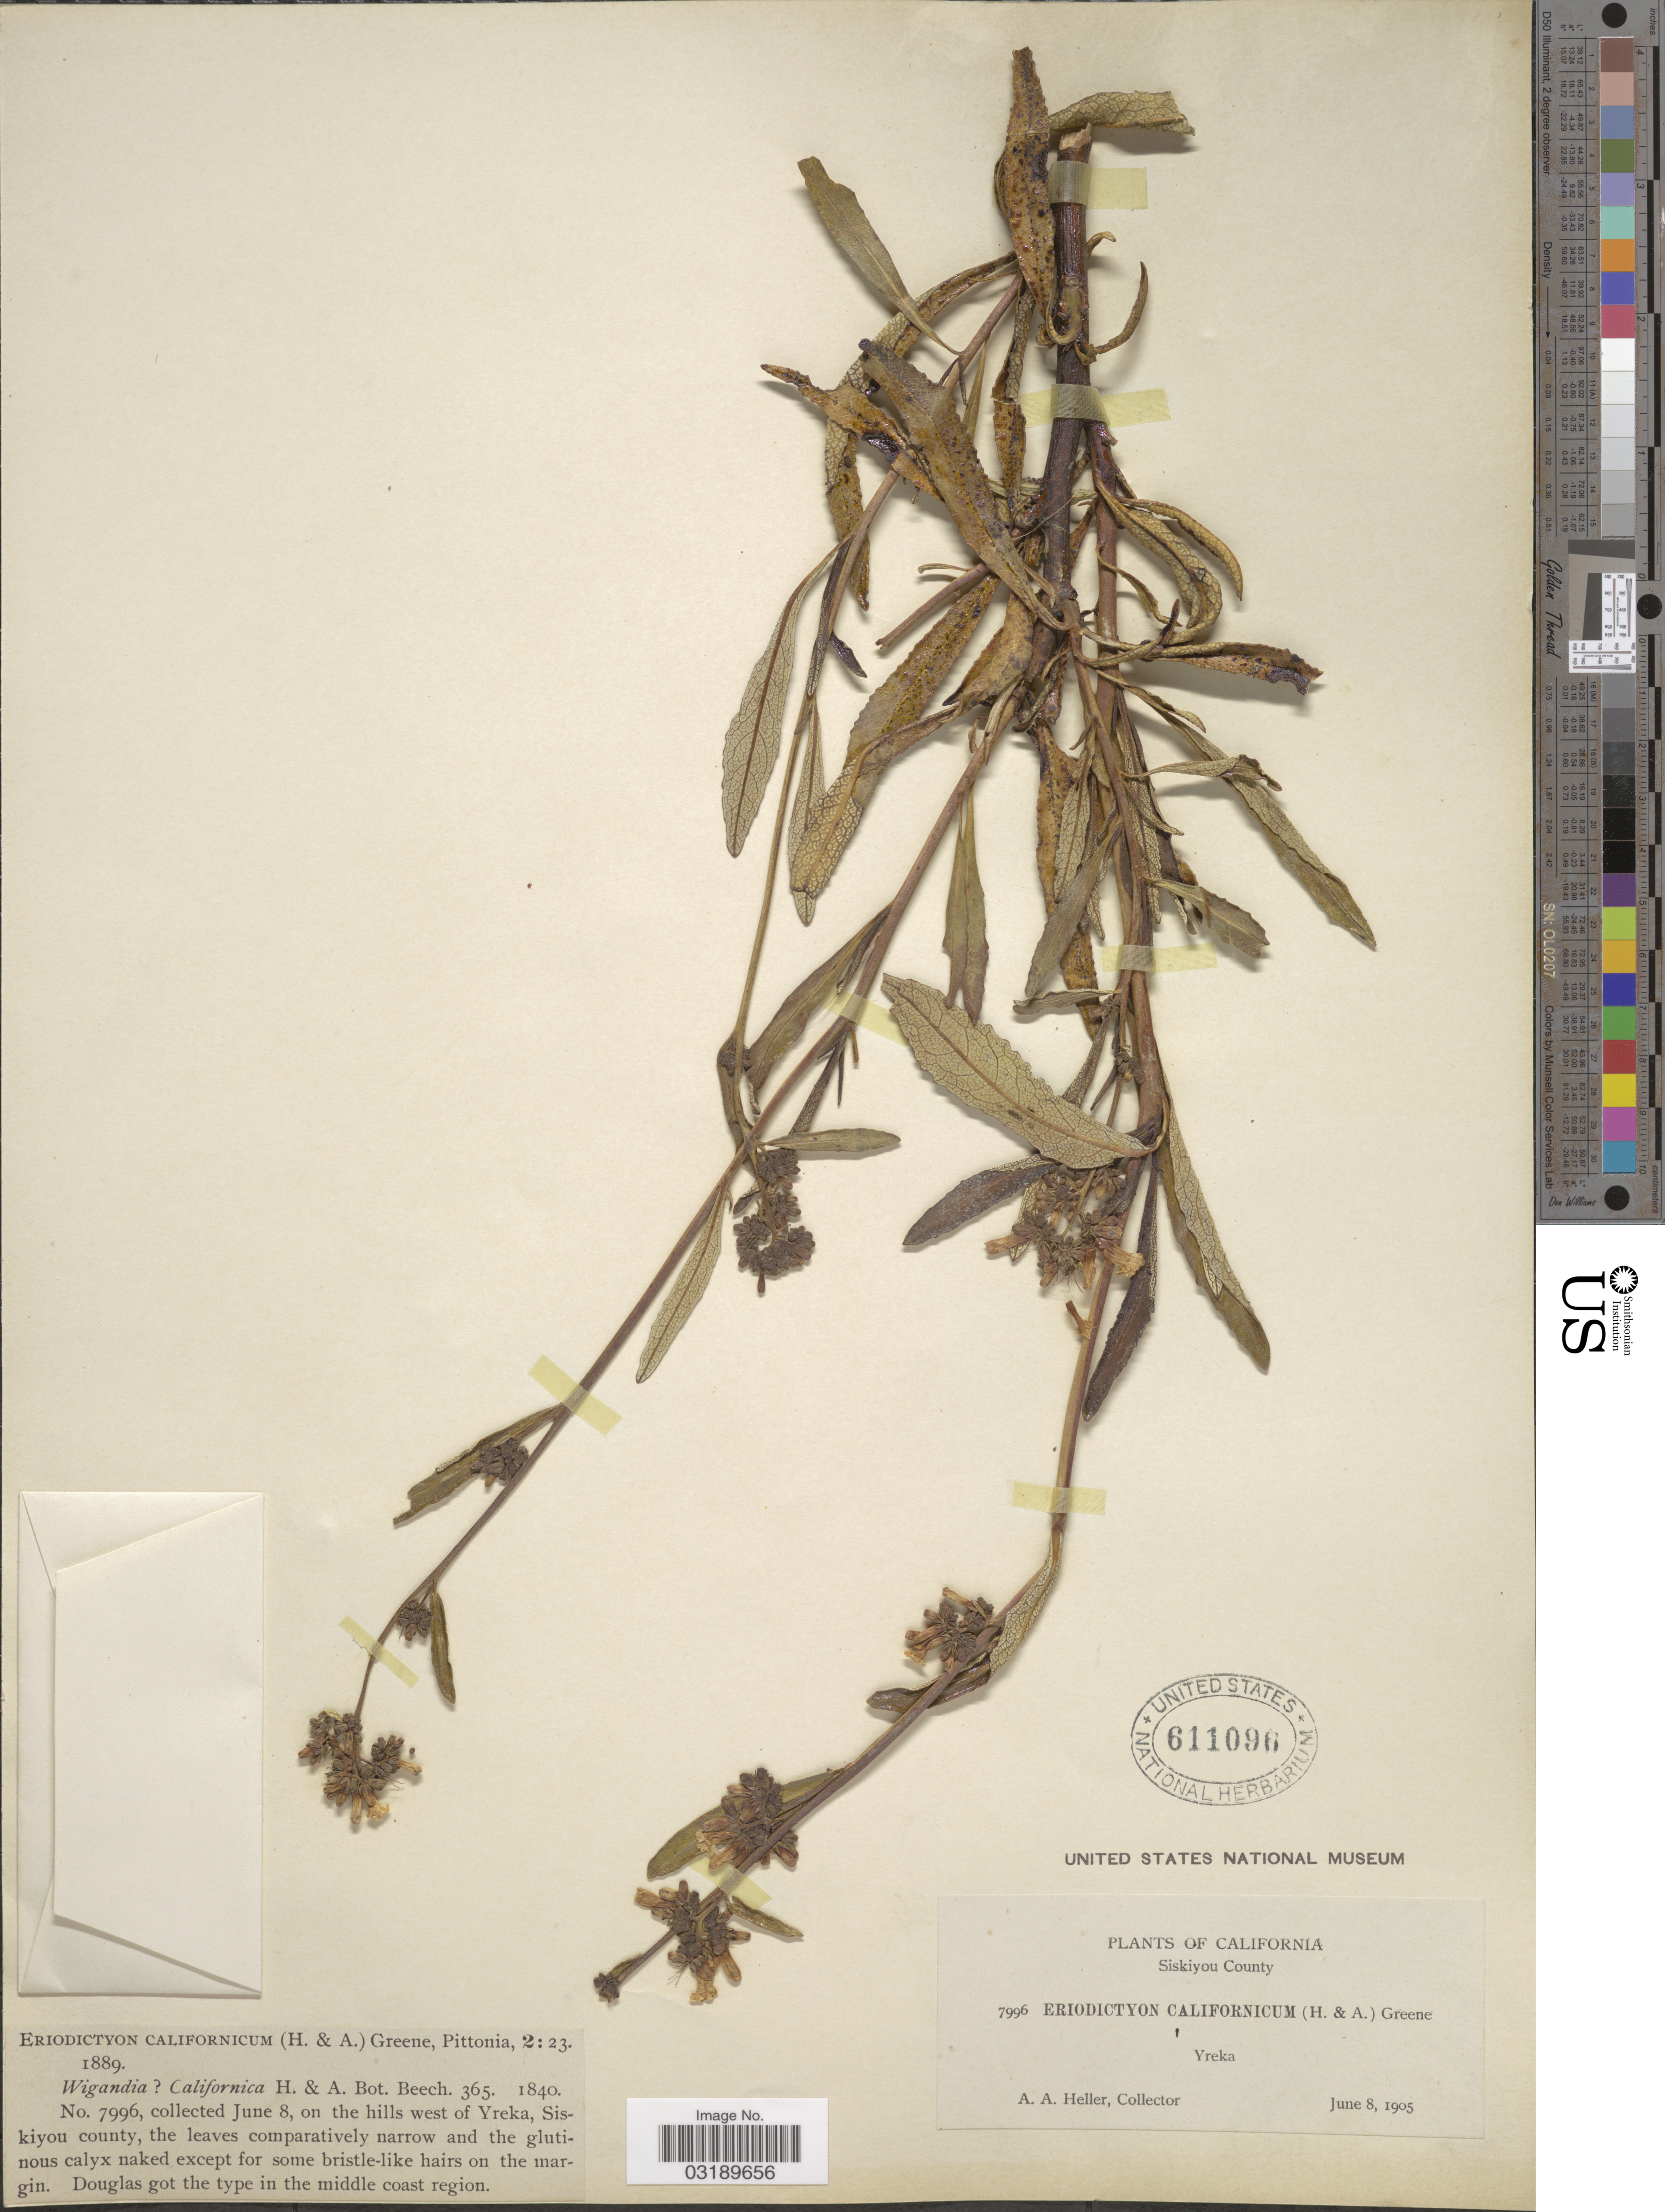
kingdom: Plantae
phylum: Tracheophyta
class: Magnoliopsida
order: Boraginales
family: Namaceae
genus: Eriodictyon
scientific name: Eriodictyon californicum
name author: (Hook. & Arn.) Torr.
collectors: A. A. Heller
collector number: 7996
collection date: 1905-06-08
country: United States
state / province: California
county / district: Siskiyou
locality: Siskiyou County. Yreka. On the hills west of Yreka.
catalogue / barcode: US 611096